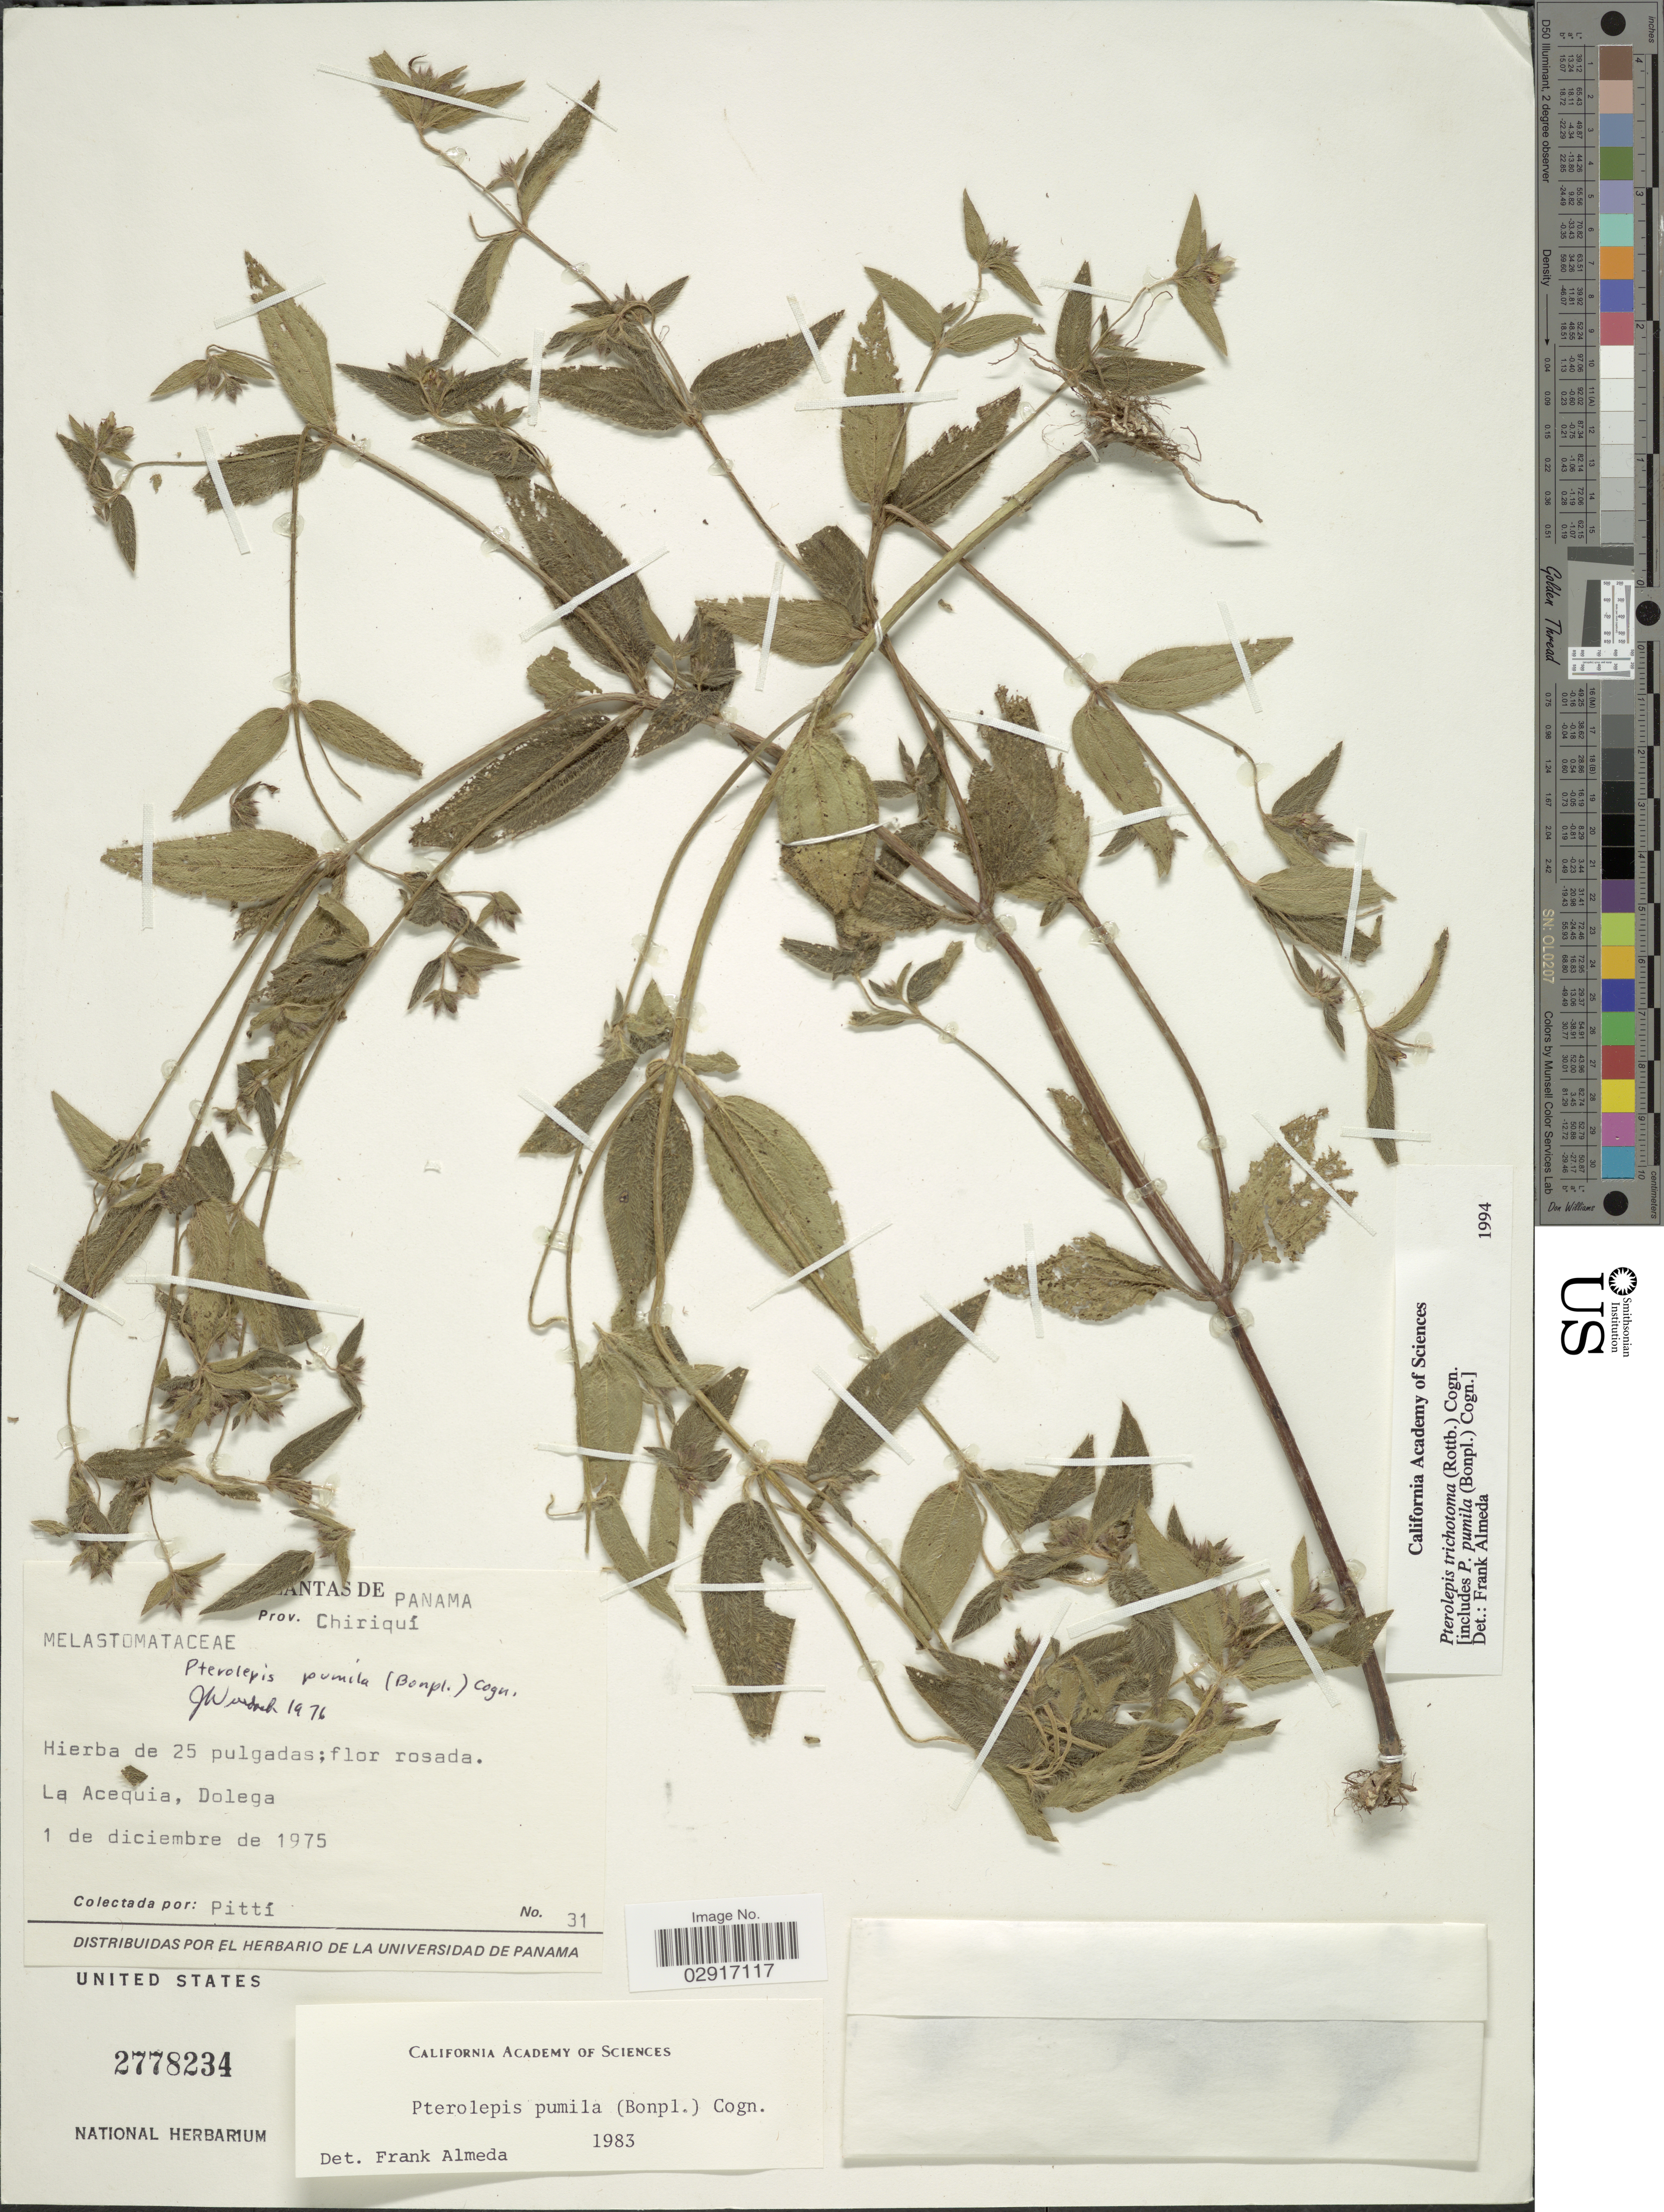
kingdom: Plantae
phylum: Tracheophyta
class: Magnoliopsida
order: Myrtales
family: Melastomataceae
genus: Pterolepis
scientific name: Pterolepis trichotoma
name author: (Rottb.) Cogn.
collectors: Pittí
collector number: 31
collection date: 1975-12-01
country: Panama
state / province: Chiriqui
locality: La Acequia, Dolega.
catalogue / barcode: US 2778234